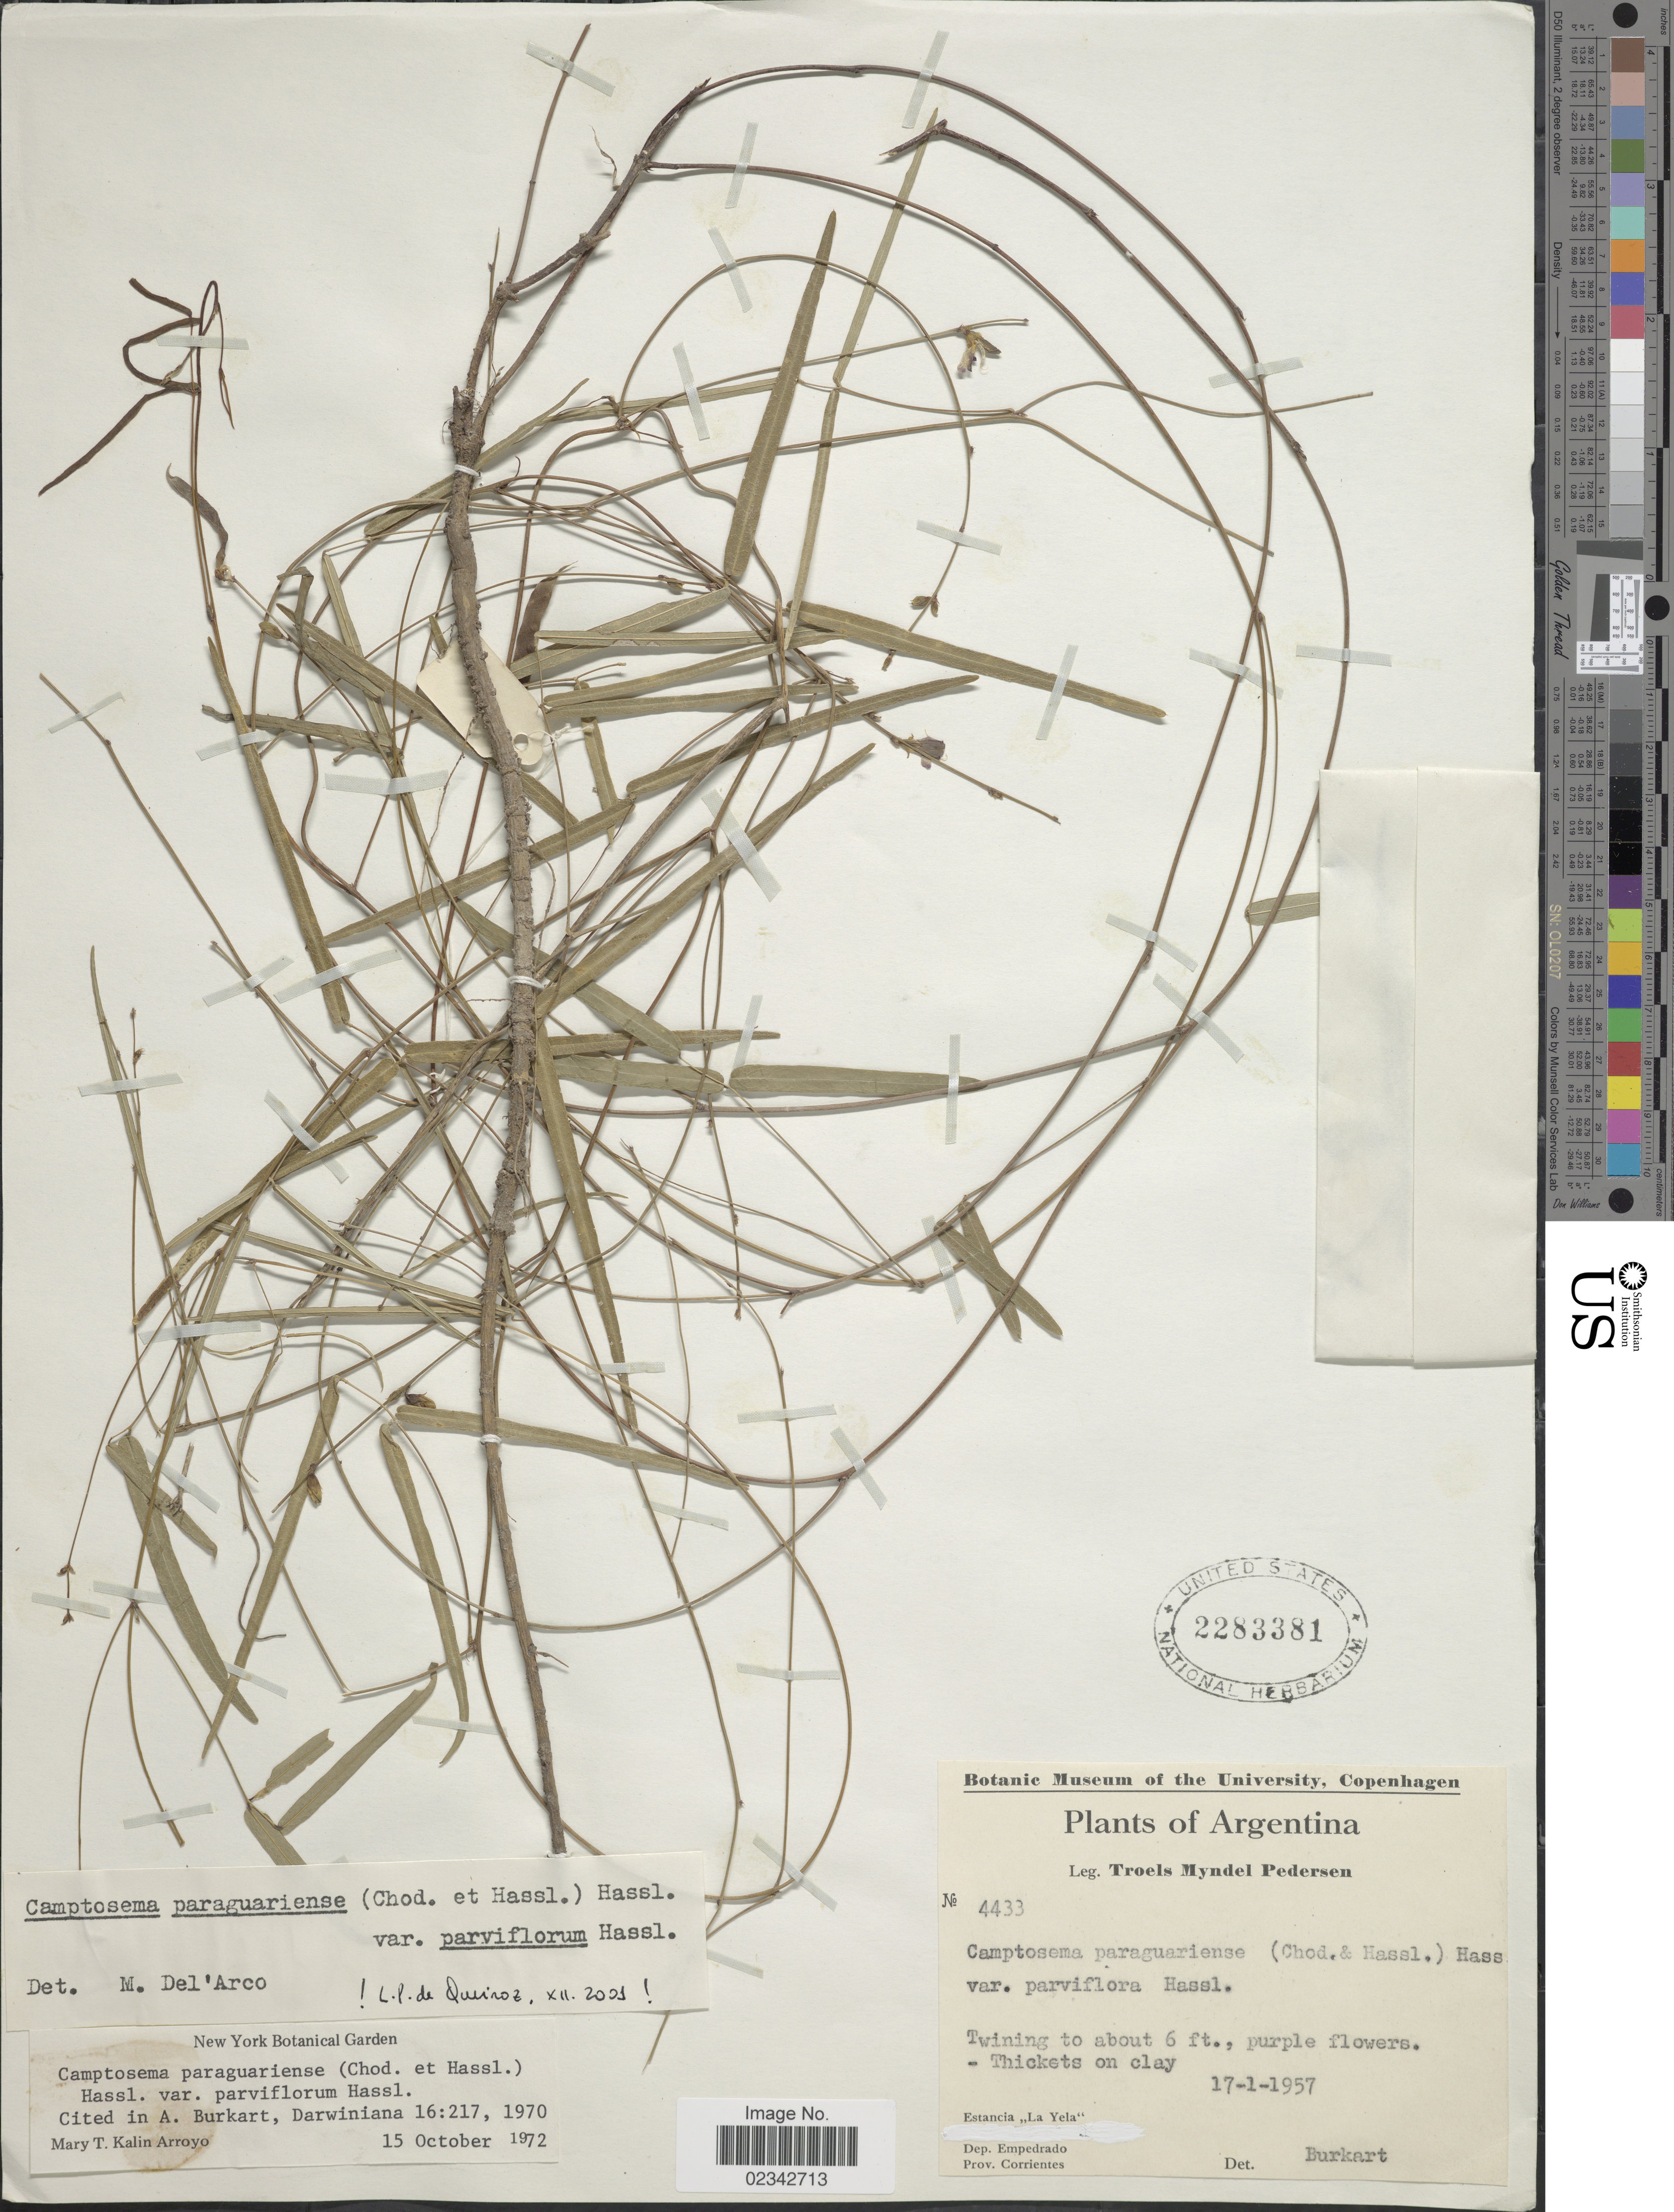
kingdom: Plantae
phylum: Tracheophyta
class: Magnoliopsida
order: Fabales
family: Fabaceae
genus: Caetangil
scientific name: Caetangil paraguariensis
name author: (Chodat & Hassl.) L.P. Queiroz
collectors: T. Pederson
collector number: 4433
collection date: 1957-01-17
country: Argentina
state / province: Corrientes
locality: Estancia La Yela, dep. Empedrado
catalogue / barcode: US 2283381